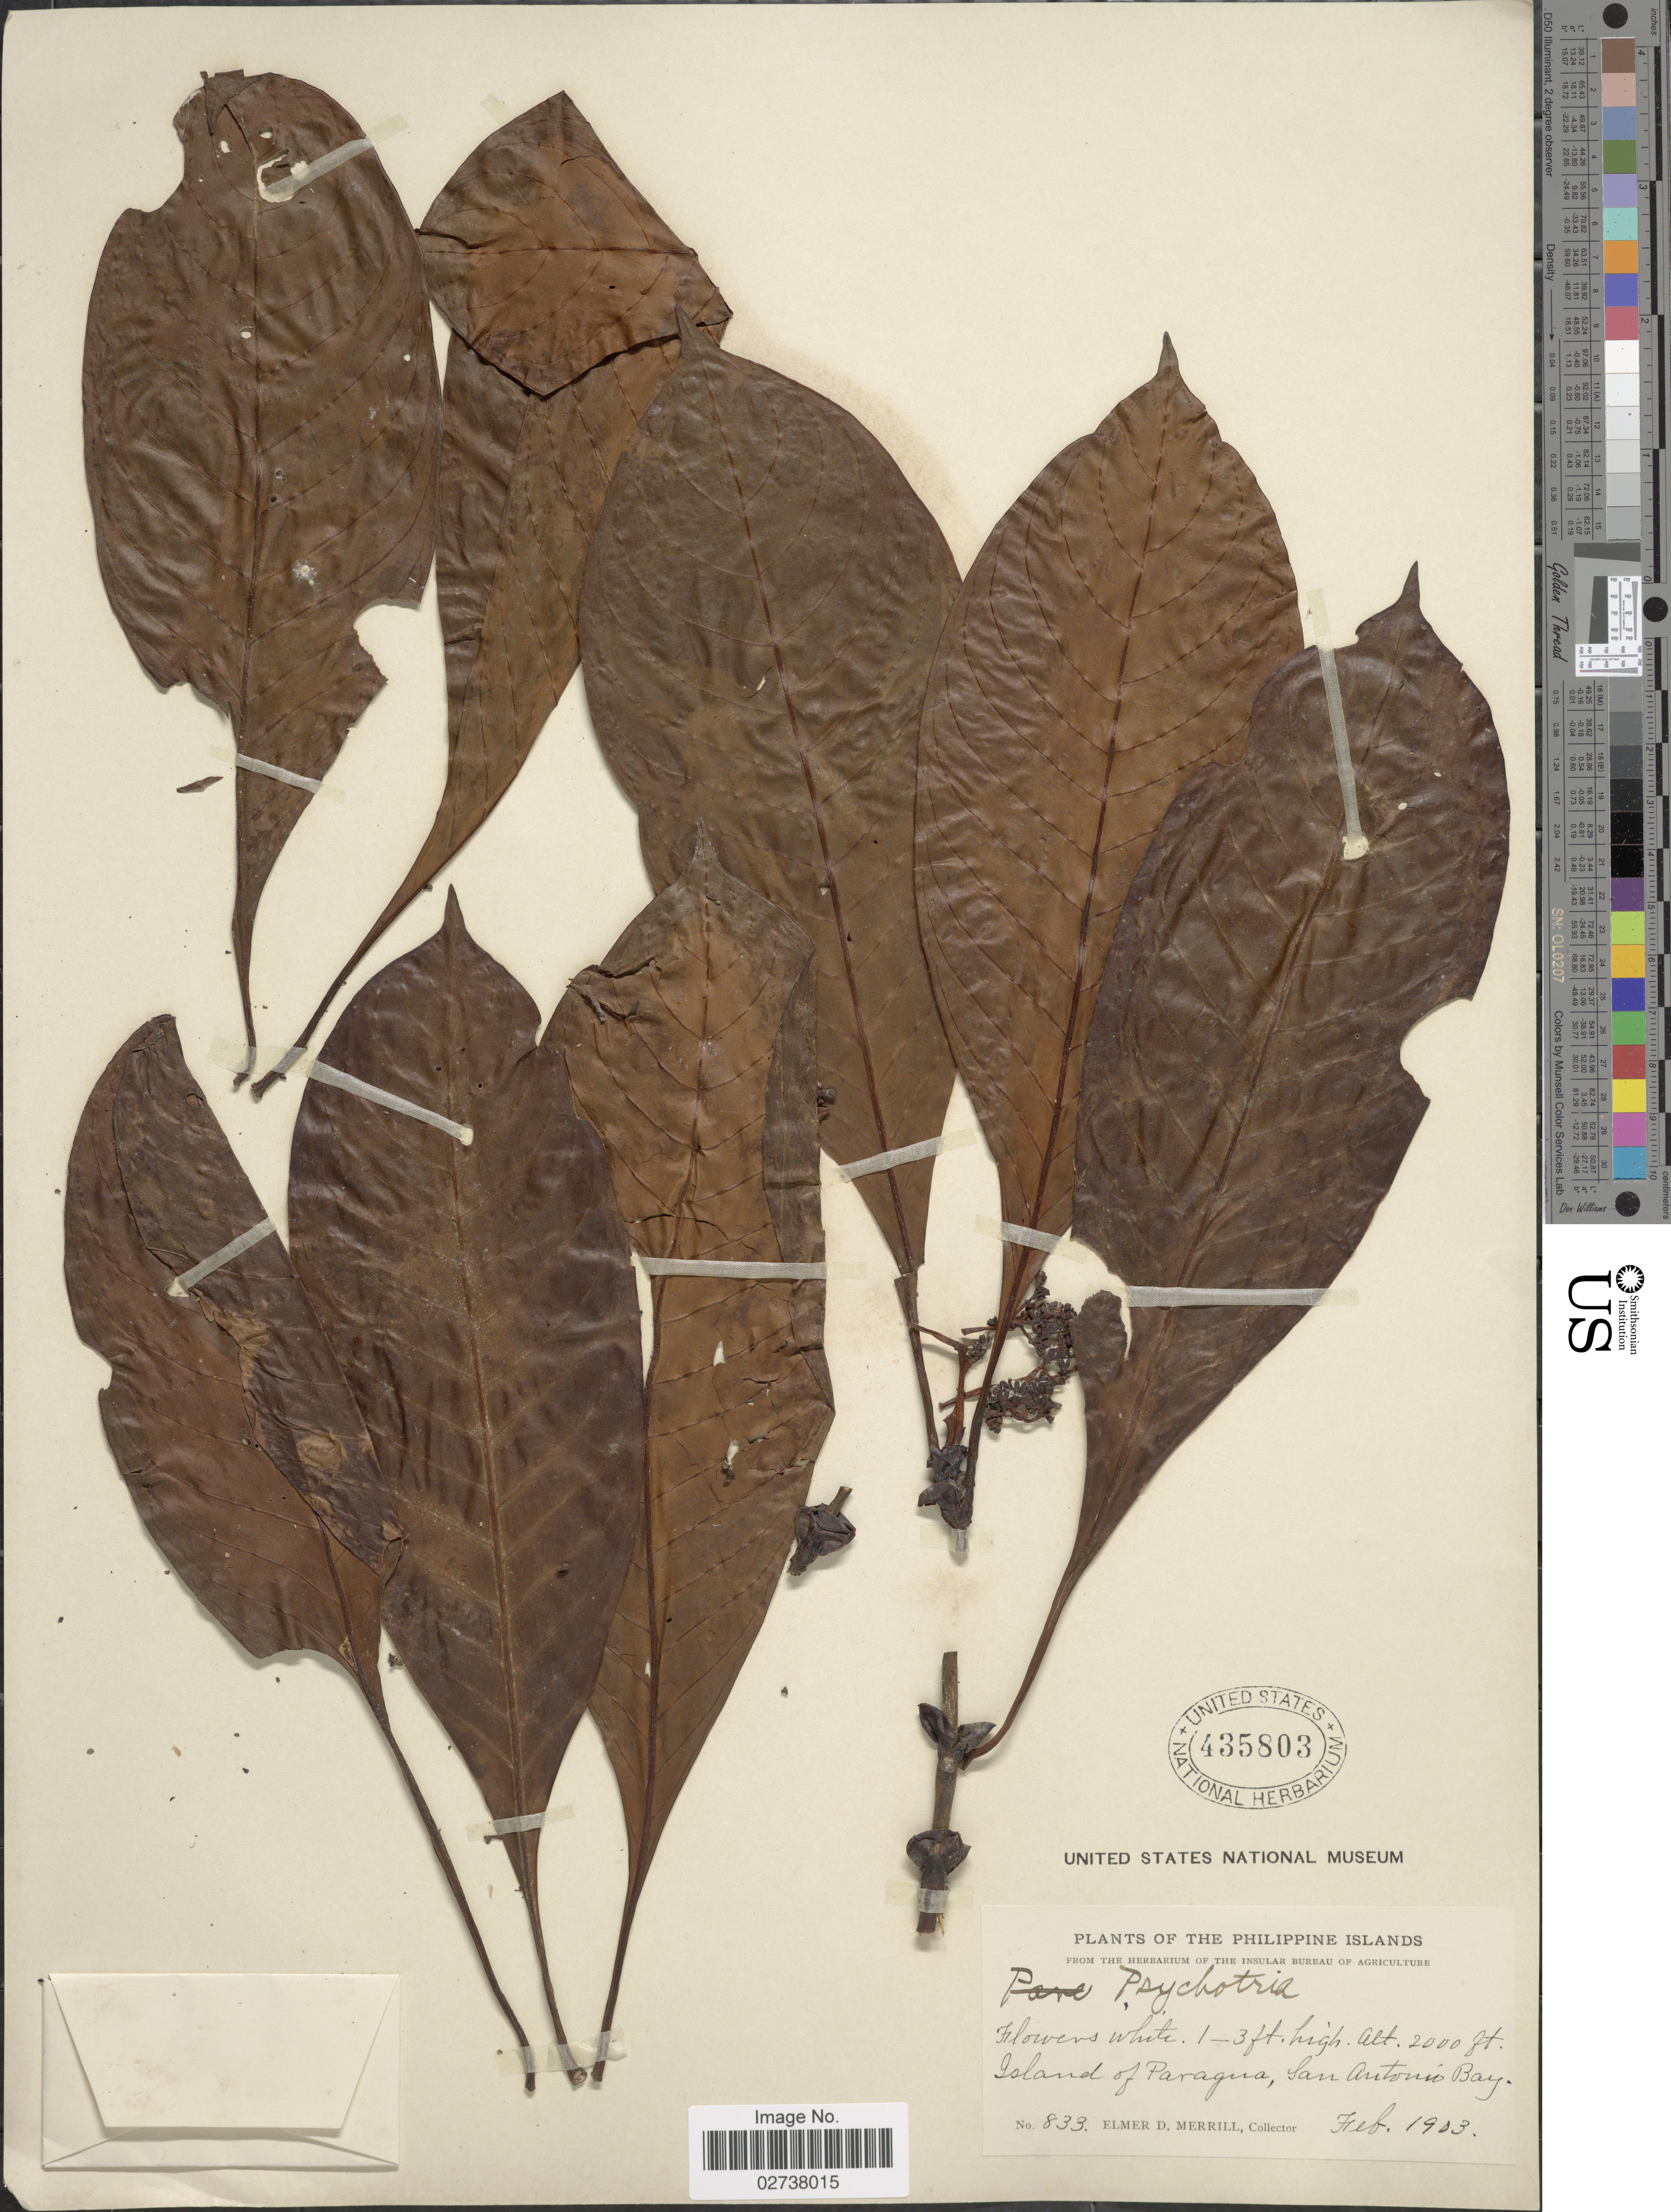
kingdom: Plantae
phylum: Tracheophyta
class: Magnoliopsida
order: Gentianales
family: Rubiaceae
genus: Psychotria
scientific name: Psychotria sp.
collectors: E. D. Merrill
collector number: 833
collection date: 1903-02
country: Philippines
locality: Island of Paragua, San Antonio Bay.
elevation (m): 610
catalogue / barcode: US 435803